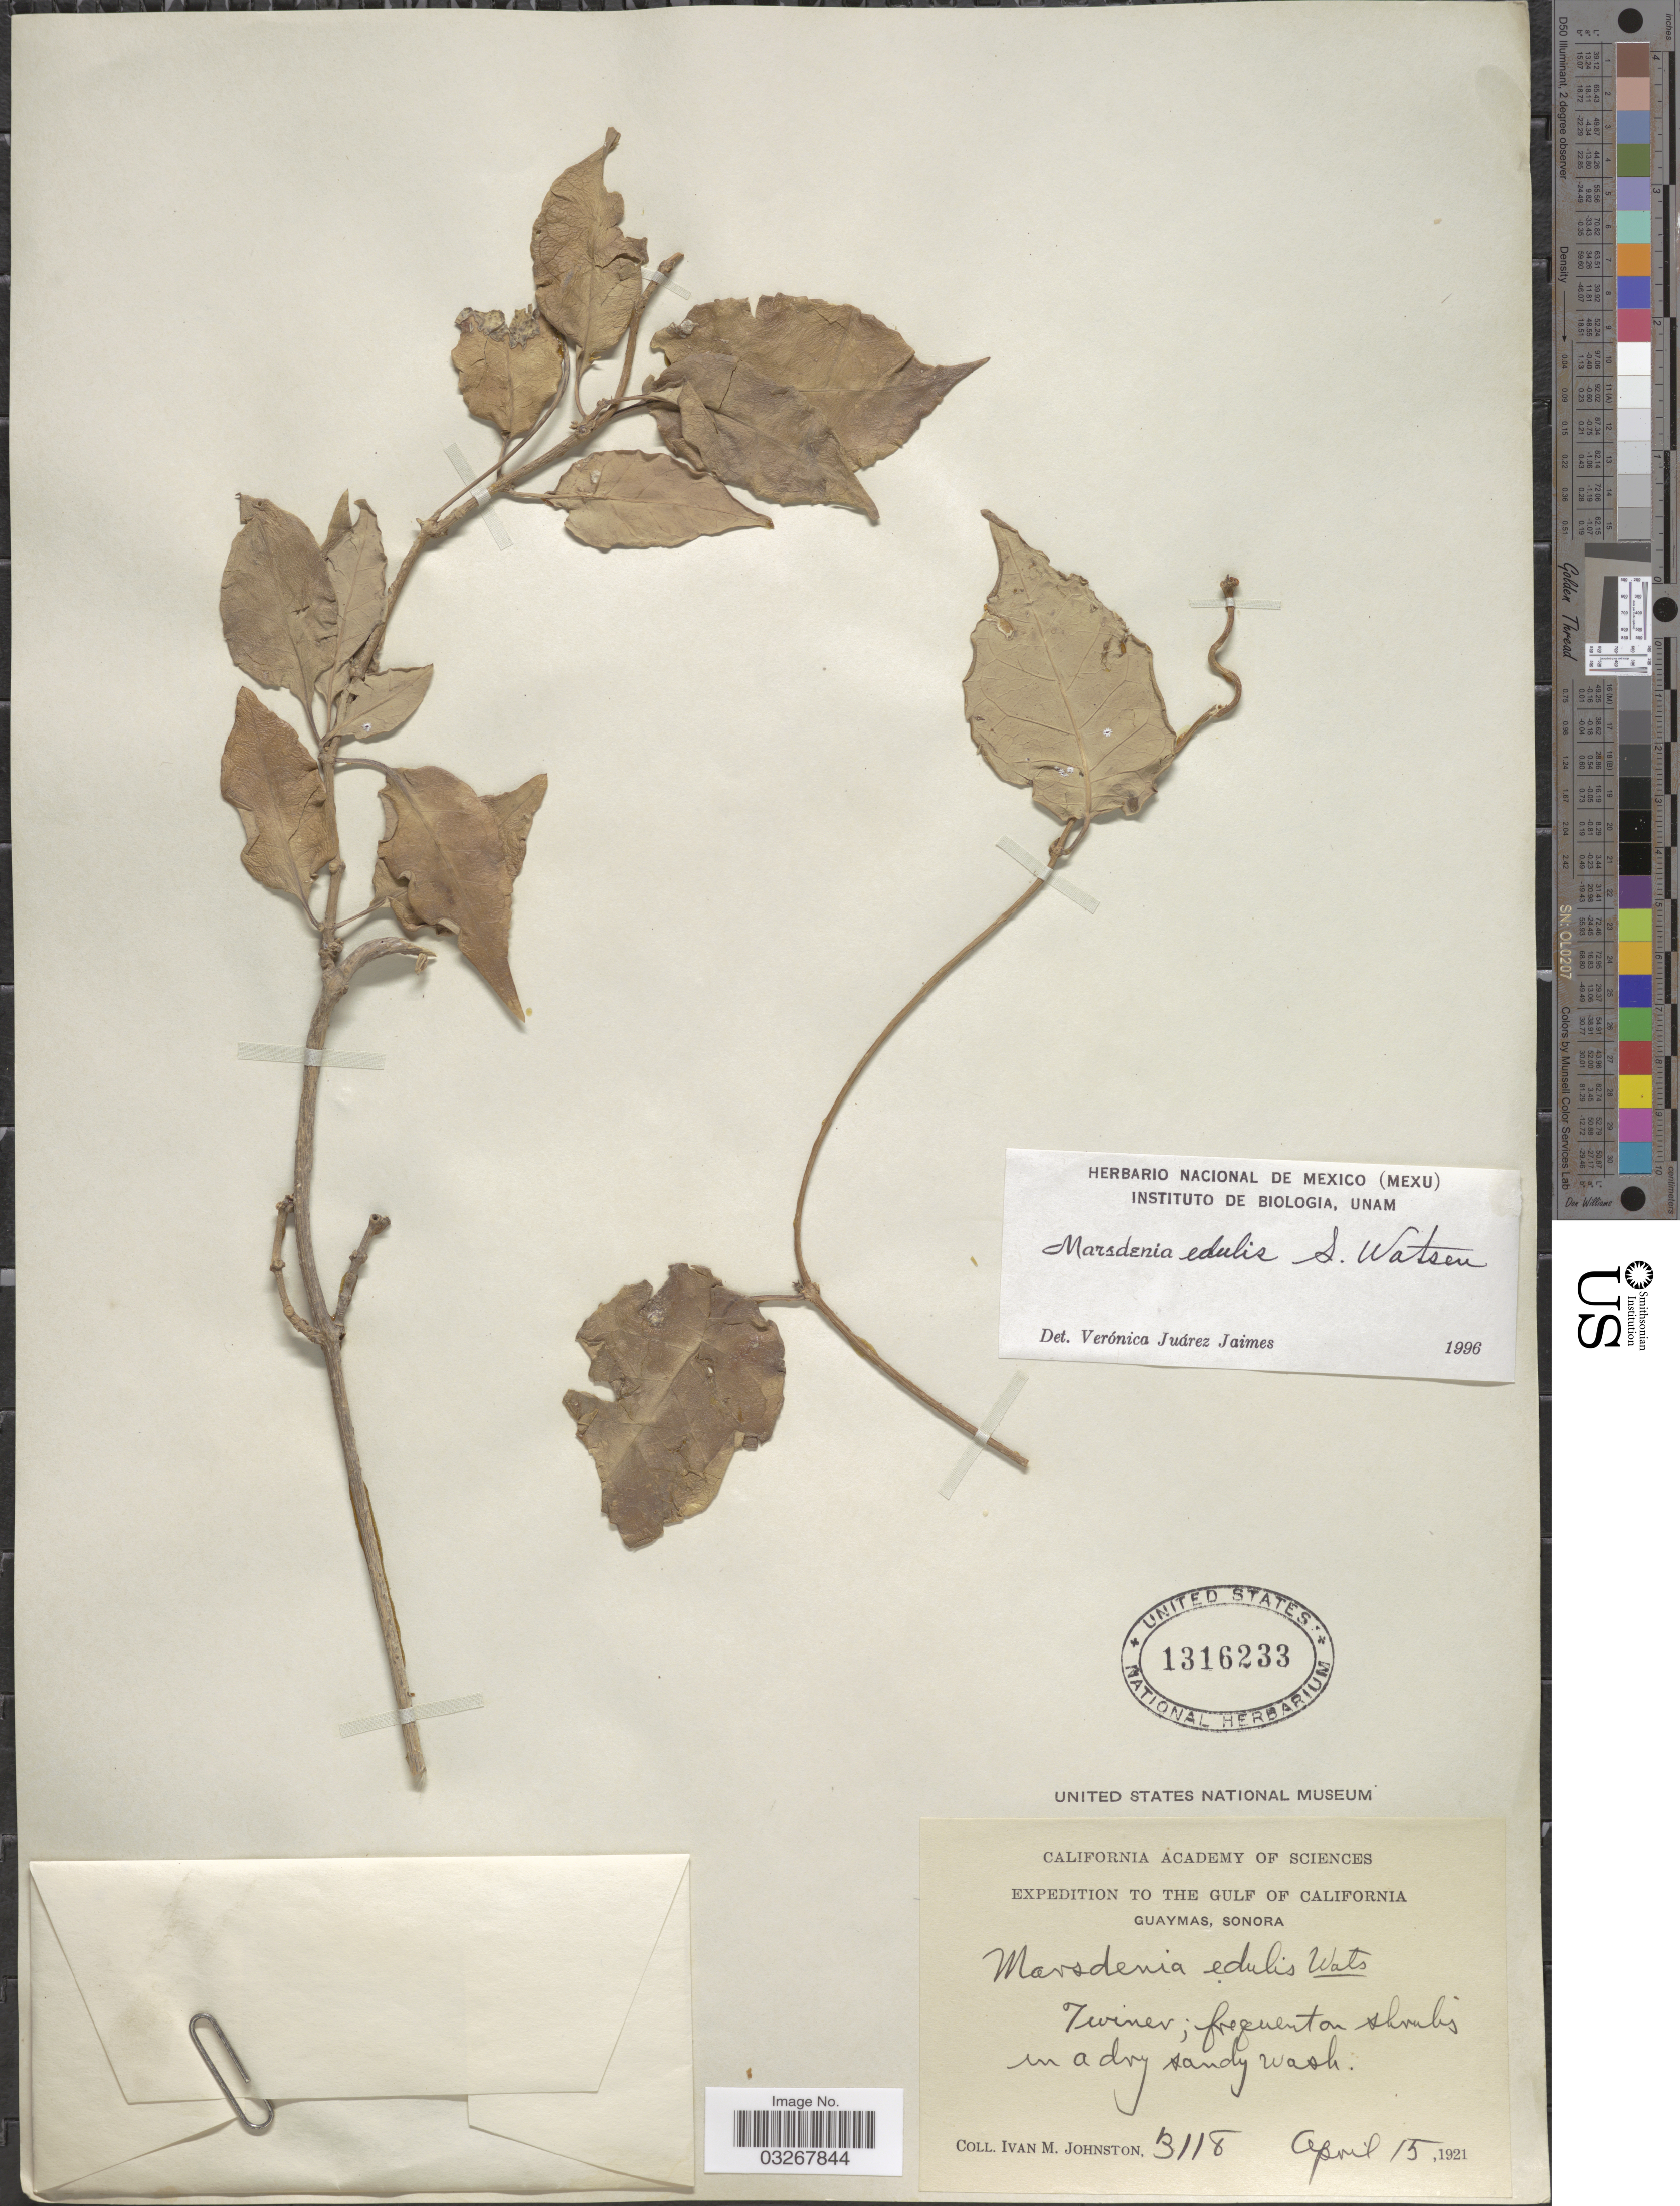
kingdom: Plantae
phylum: Tracheophyta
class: Magnoliopsida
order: Gentianales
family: Apocynaceae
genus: Marsdenia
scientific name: Marsdenia edulis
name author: S. Watson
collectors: I.M. Johnston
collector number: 3118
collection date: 1921-04-15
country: Mexico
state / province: Sonora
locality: The Gulf of California. Guaymas.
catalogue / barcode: US 1316233